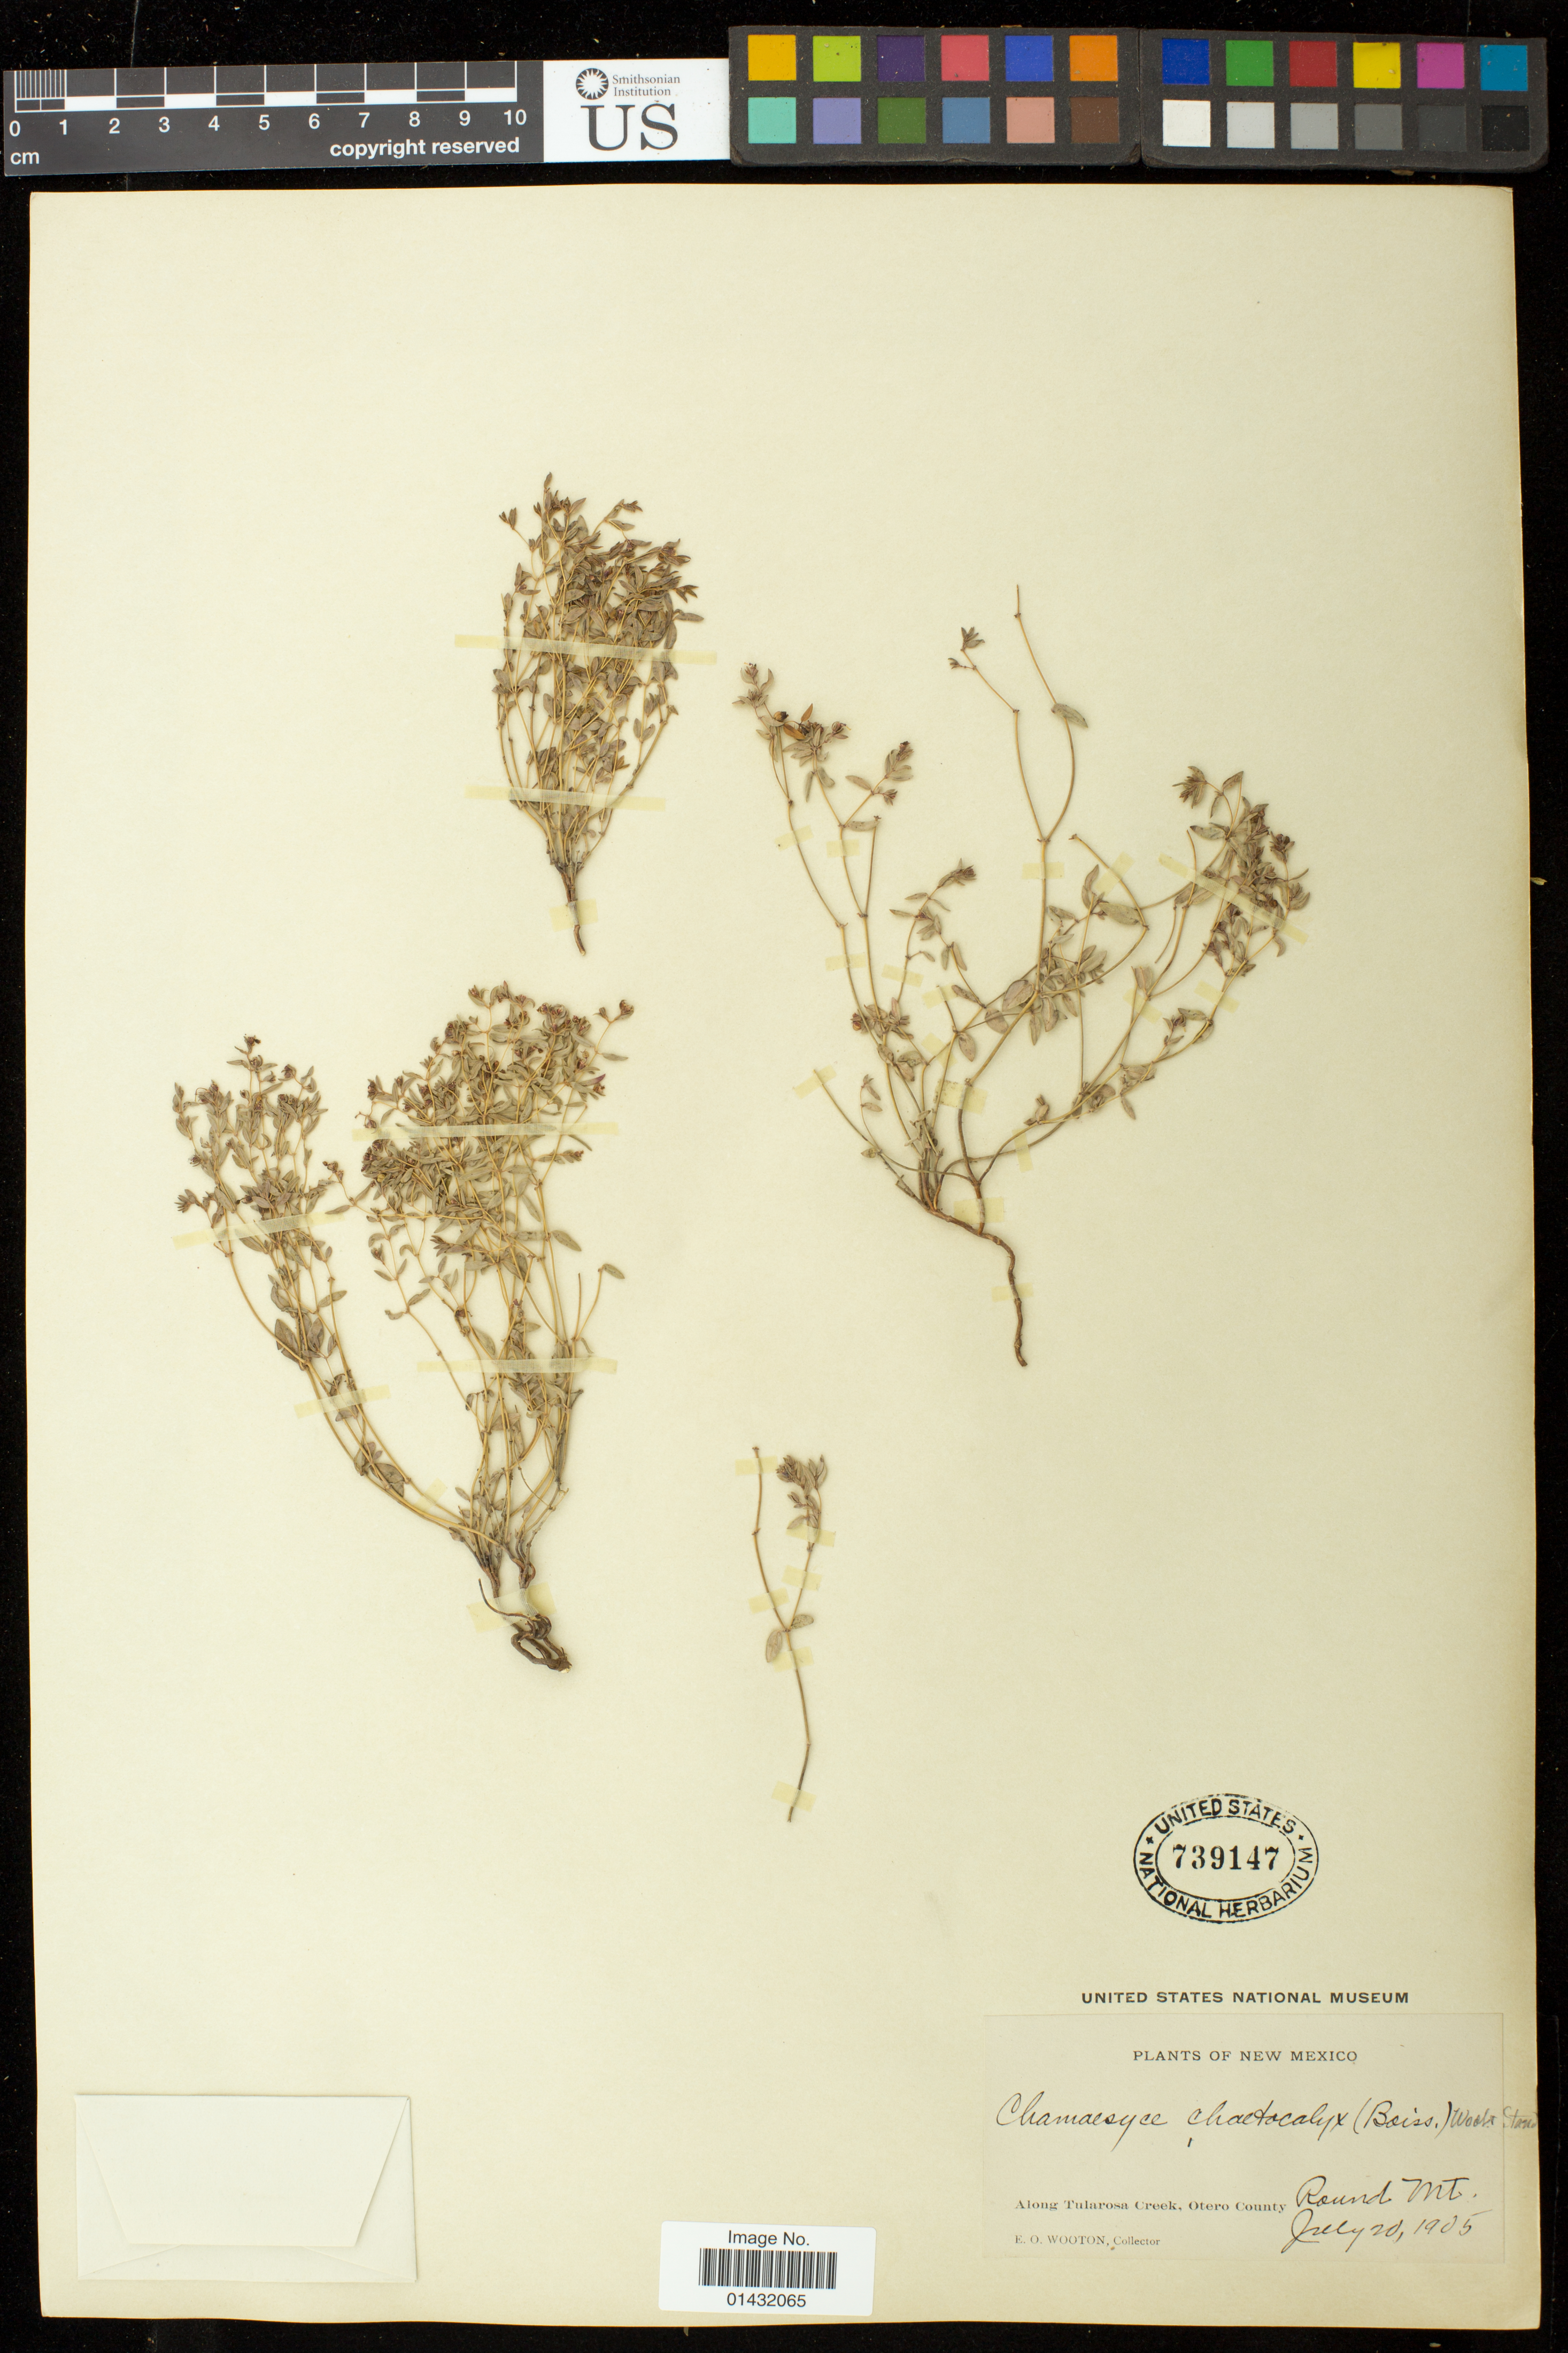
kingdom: Plantae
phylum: Tracheophyta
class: Magnoliopsida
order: Malpighiales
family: Euphorbiaceae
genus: Euphorbia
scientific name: Euphorbia chaetocalyx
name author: Tidestr.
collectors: E. O. Wooton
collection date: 1905-07-20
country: United States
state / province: New Mexico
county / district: Otero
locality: Along Tularosa Creek; Round Mt.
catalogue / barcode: US 739147